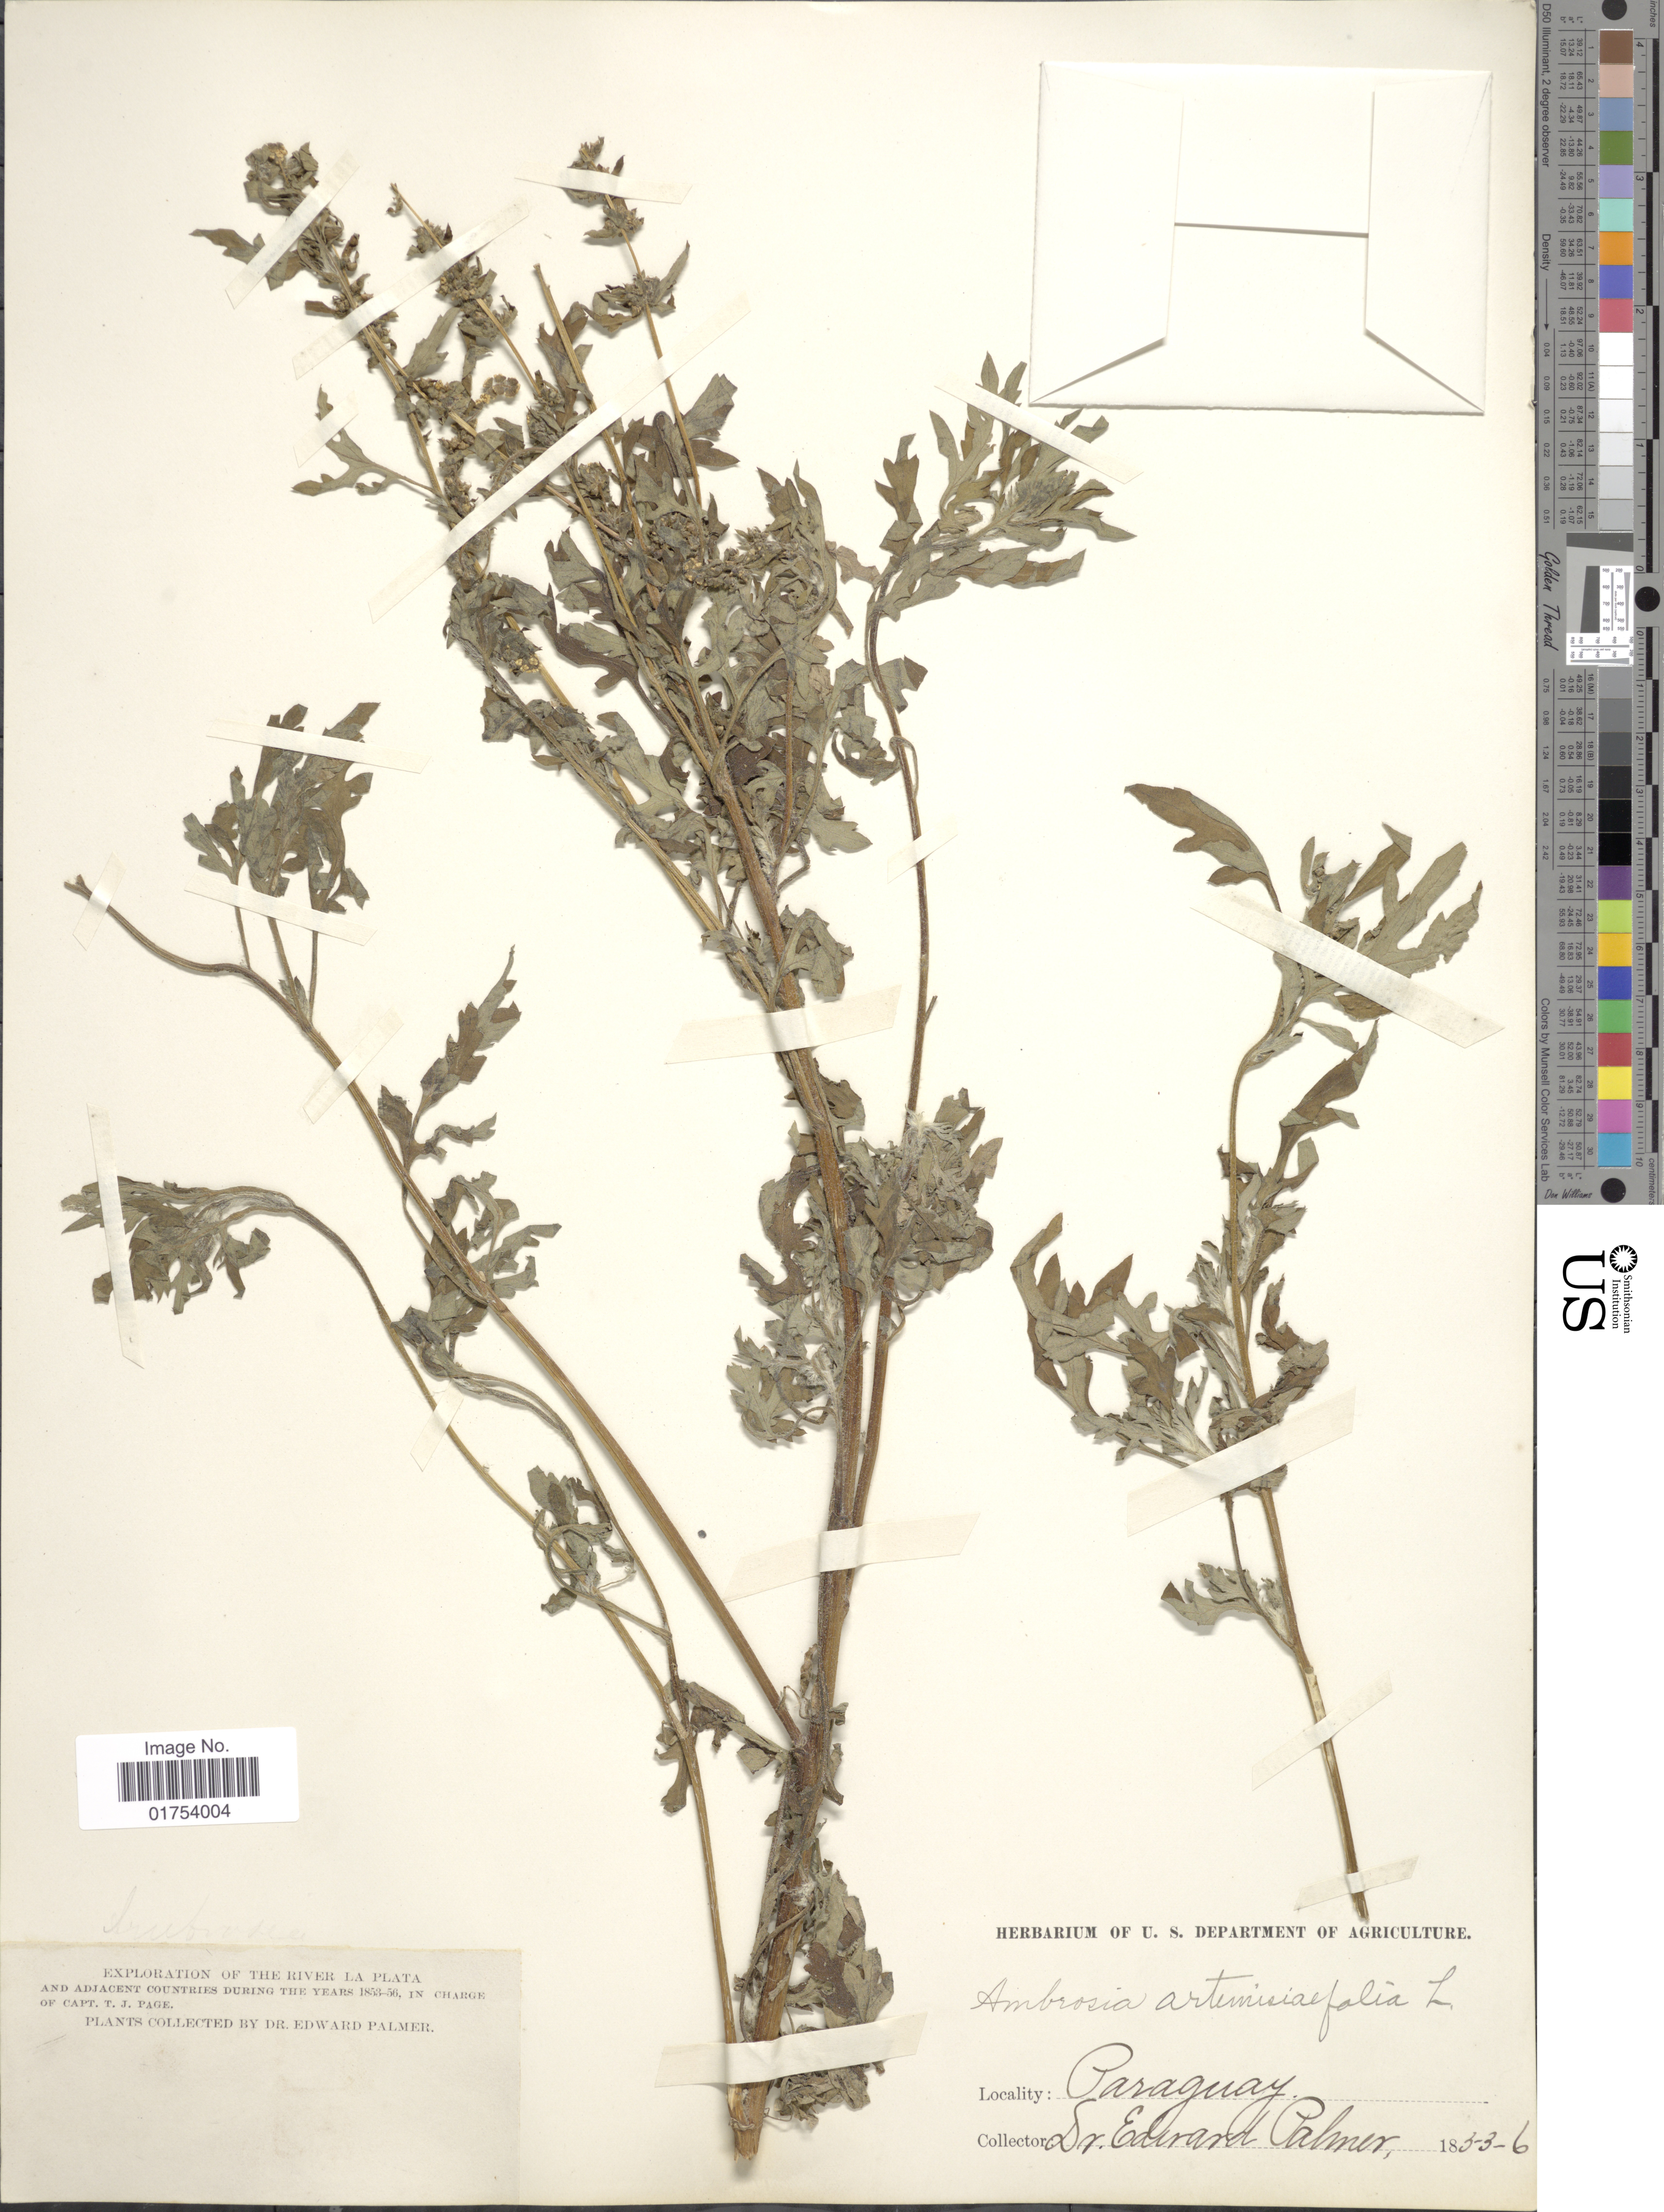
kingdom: Plantae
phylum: Tracheophyta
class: Magnoliopsida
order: Asterales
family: Asteraceae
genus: Ambrosia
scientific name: Ambrosia artemisiifolia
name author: L.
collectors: E. Palmer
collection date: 1883-03-06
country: Paraguay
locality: The River La Plata and adjacent countries